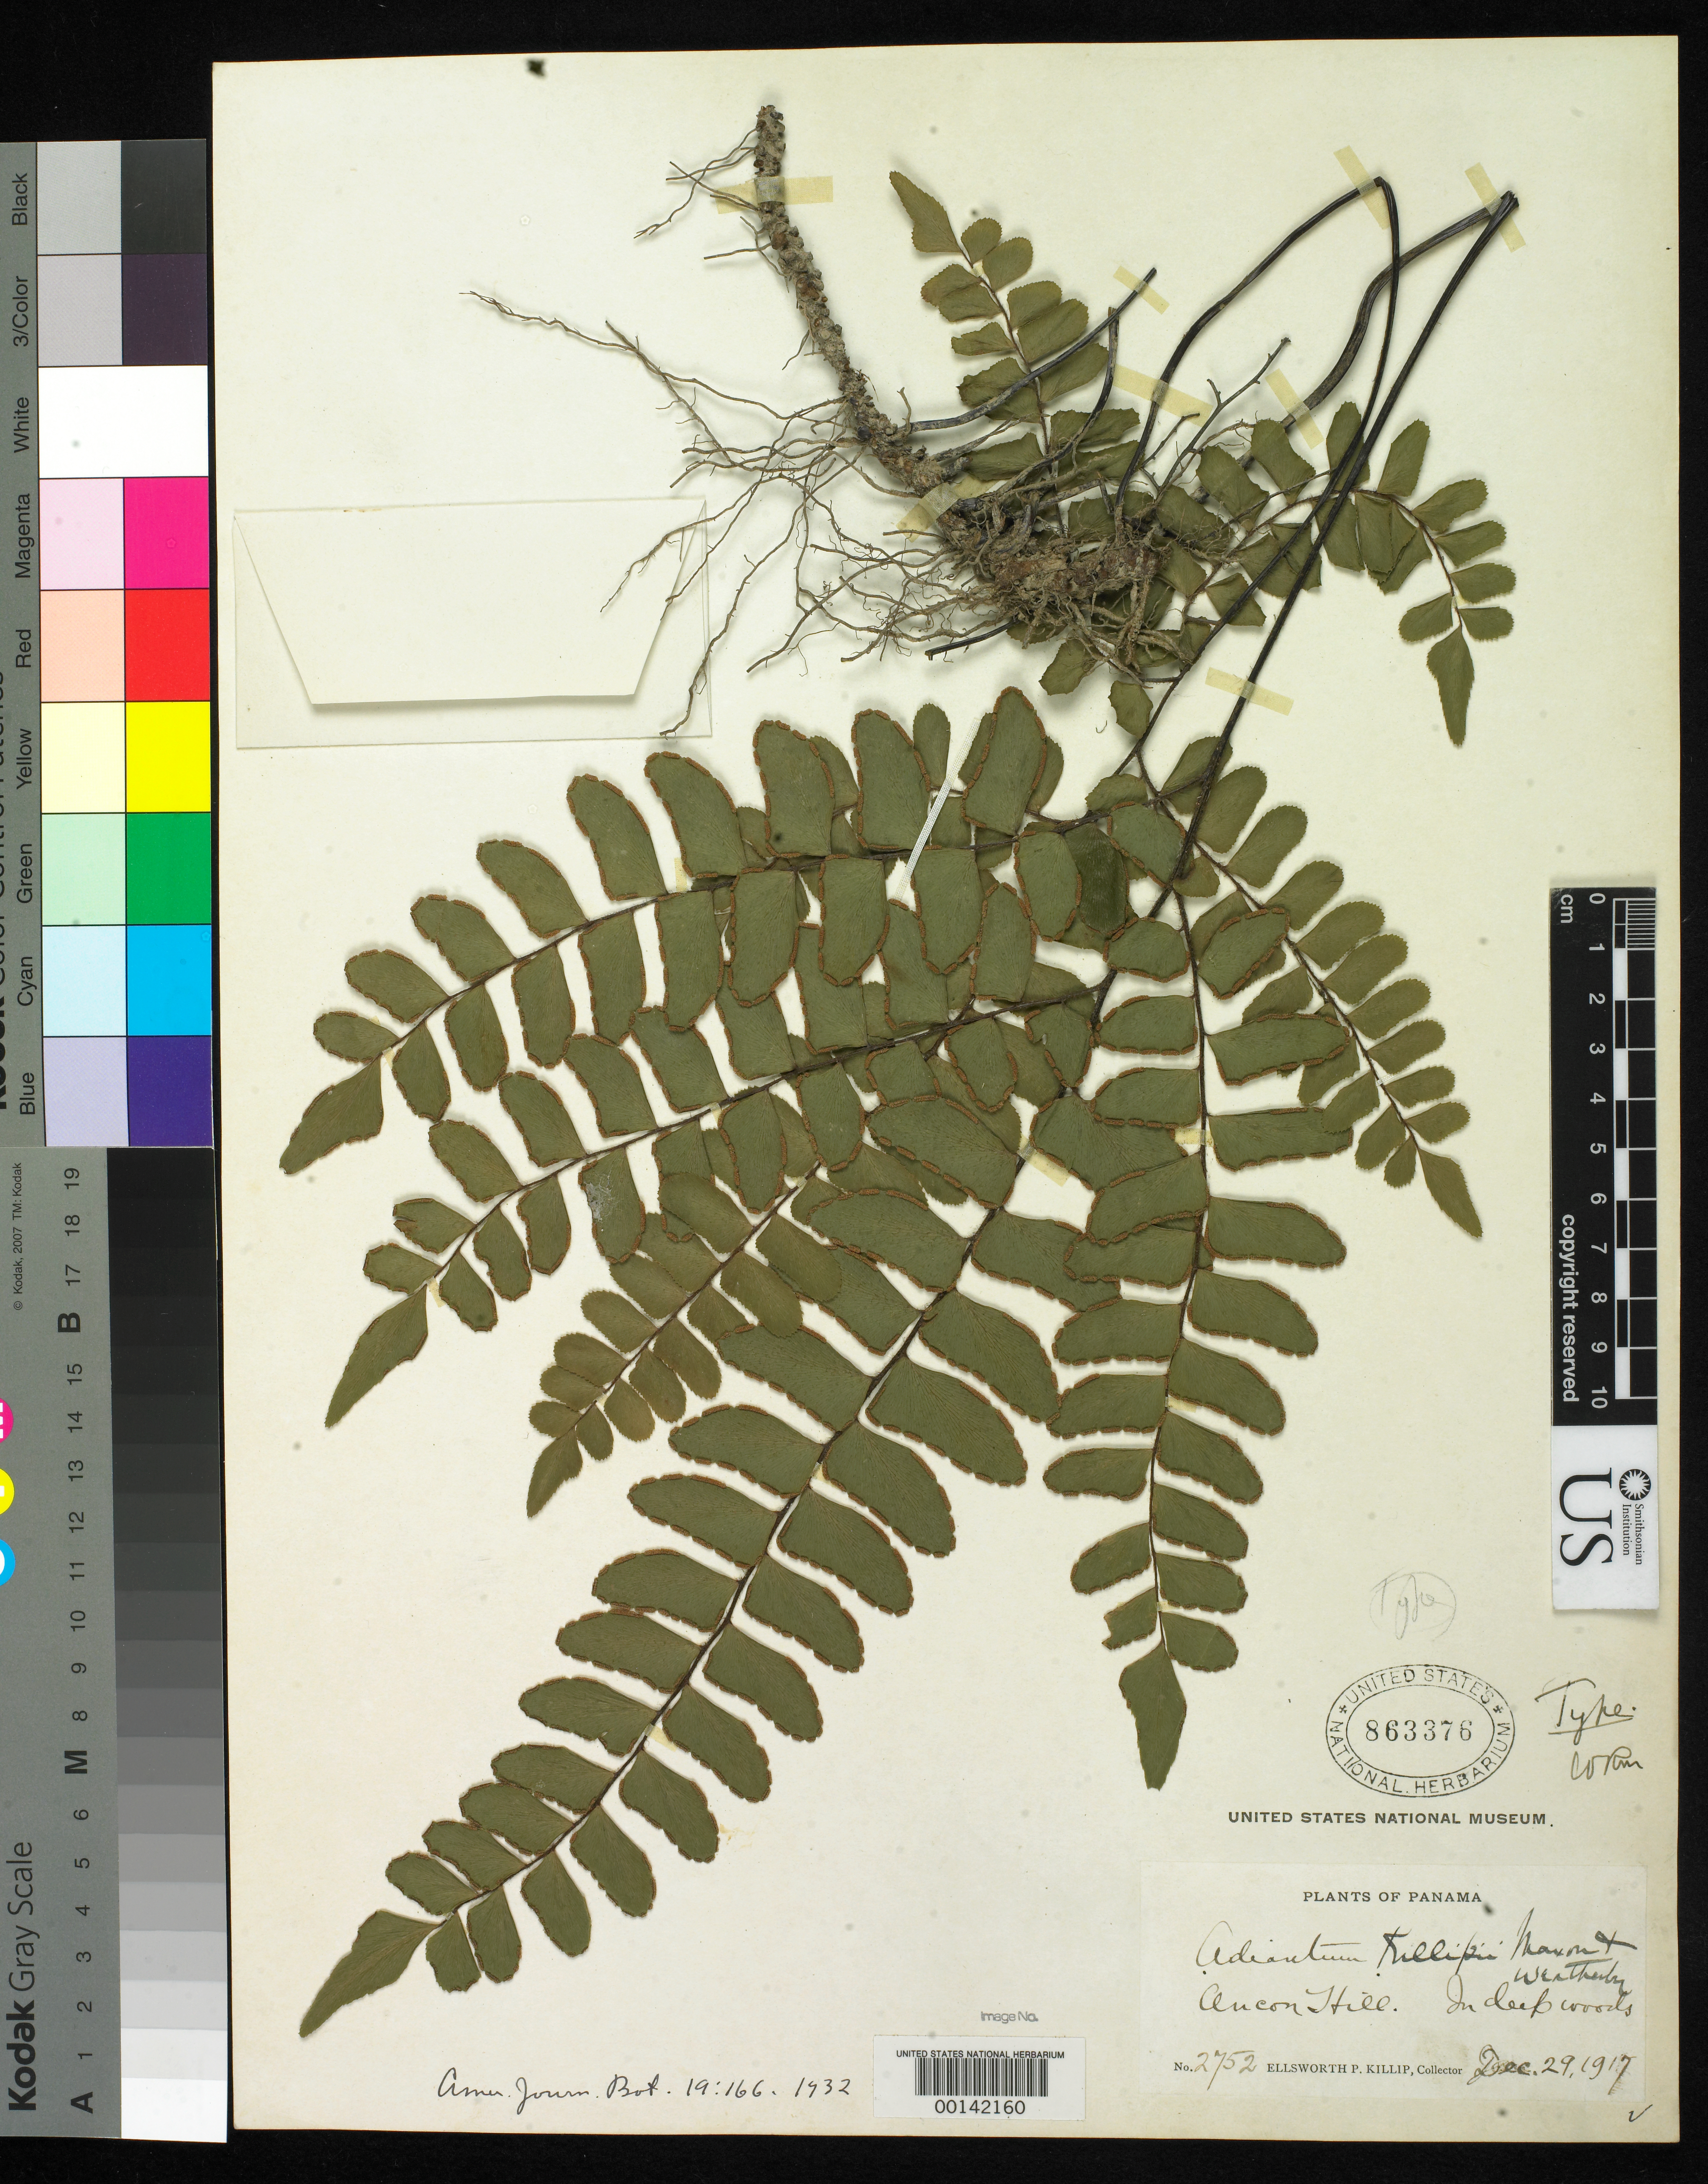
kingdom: Plantae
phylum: Tracheophyta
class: Polypodiopsida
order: Polypodiales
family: Pteridaceae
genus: Adiantum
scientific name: Adiantum killipii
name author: Maxon & Weath.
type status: Holotype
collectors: E. P. Killip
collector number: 2752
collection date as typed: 29 Dec 1917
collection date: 1917-12-29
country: Panama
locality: Ancon Hill.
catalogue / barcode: US 863376